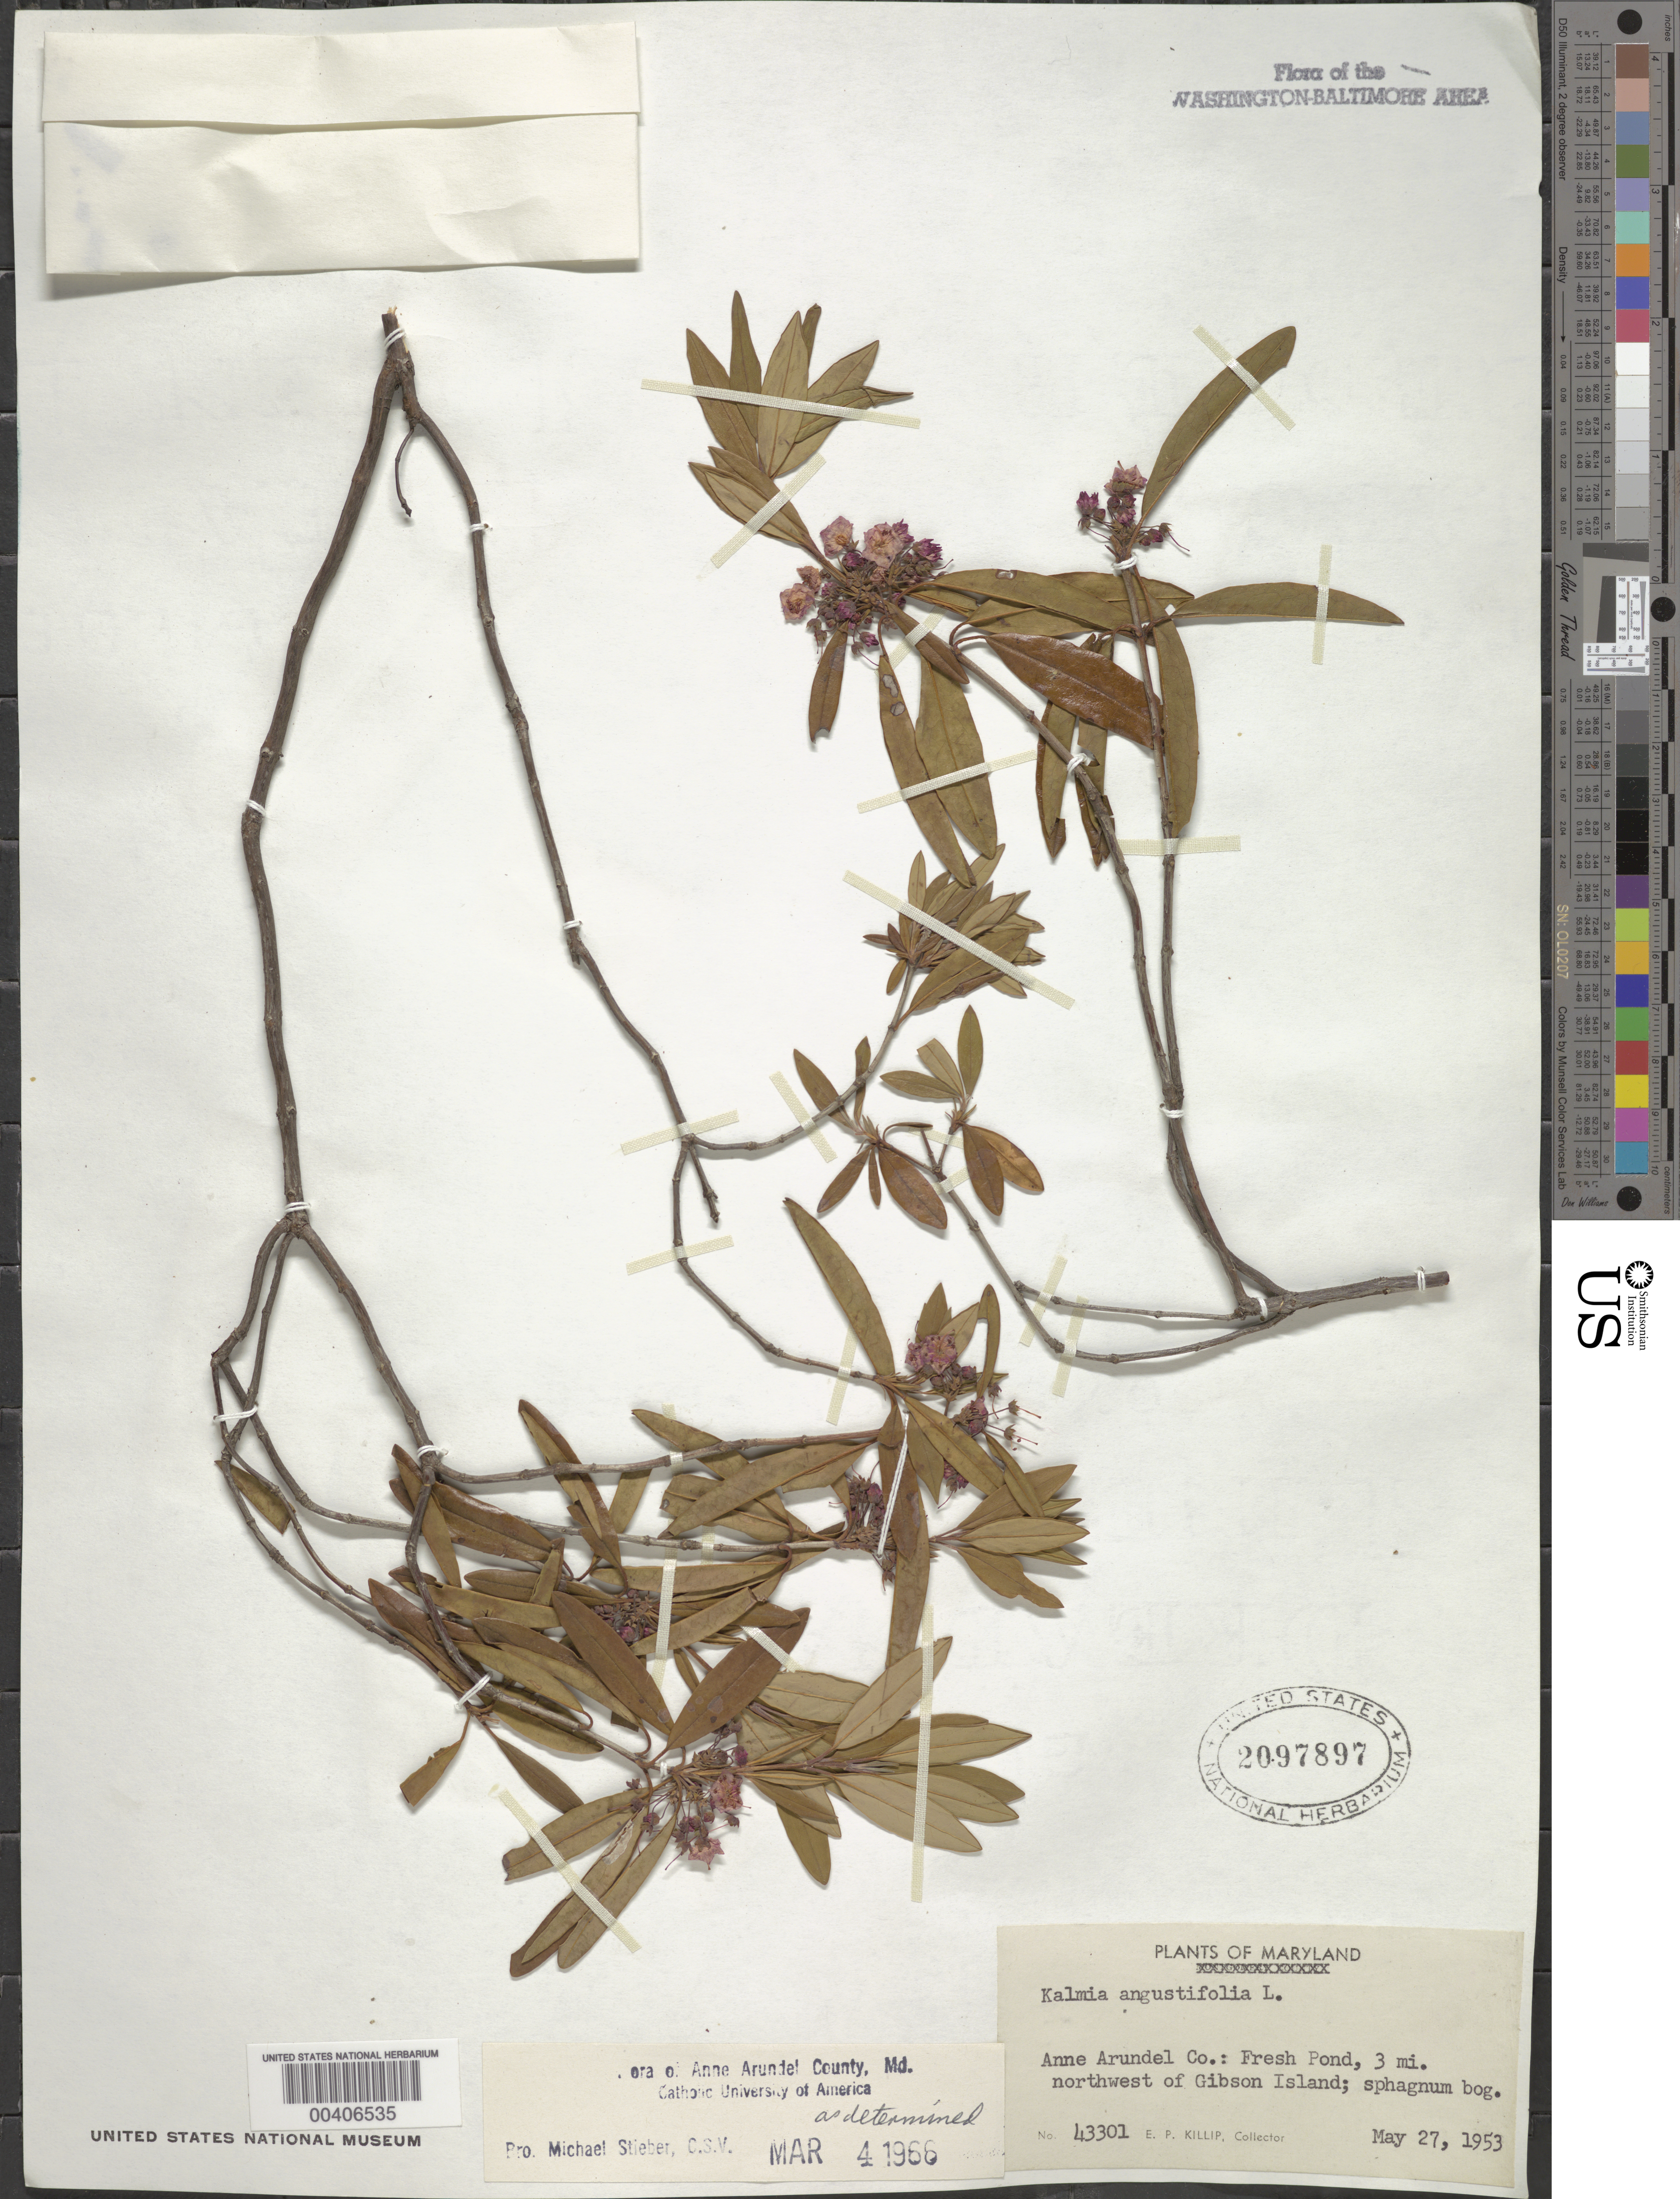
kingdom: Plantae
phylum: Tracheophyta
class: Magnoliopsida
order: Ericales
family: Ericaceae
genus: Kalmia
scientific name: Kalmia angustifolia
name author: L.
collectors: E. P. Killip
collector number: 43301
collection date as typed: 27 May 1953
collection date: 1953-05-27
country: United States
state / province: Maryland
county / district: Anne Arundel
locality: Northwest of Gibson Island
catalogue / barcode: US 2097897